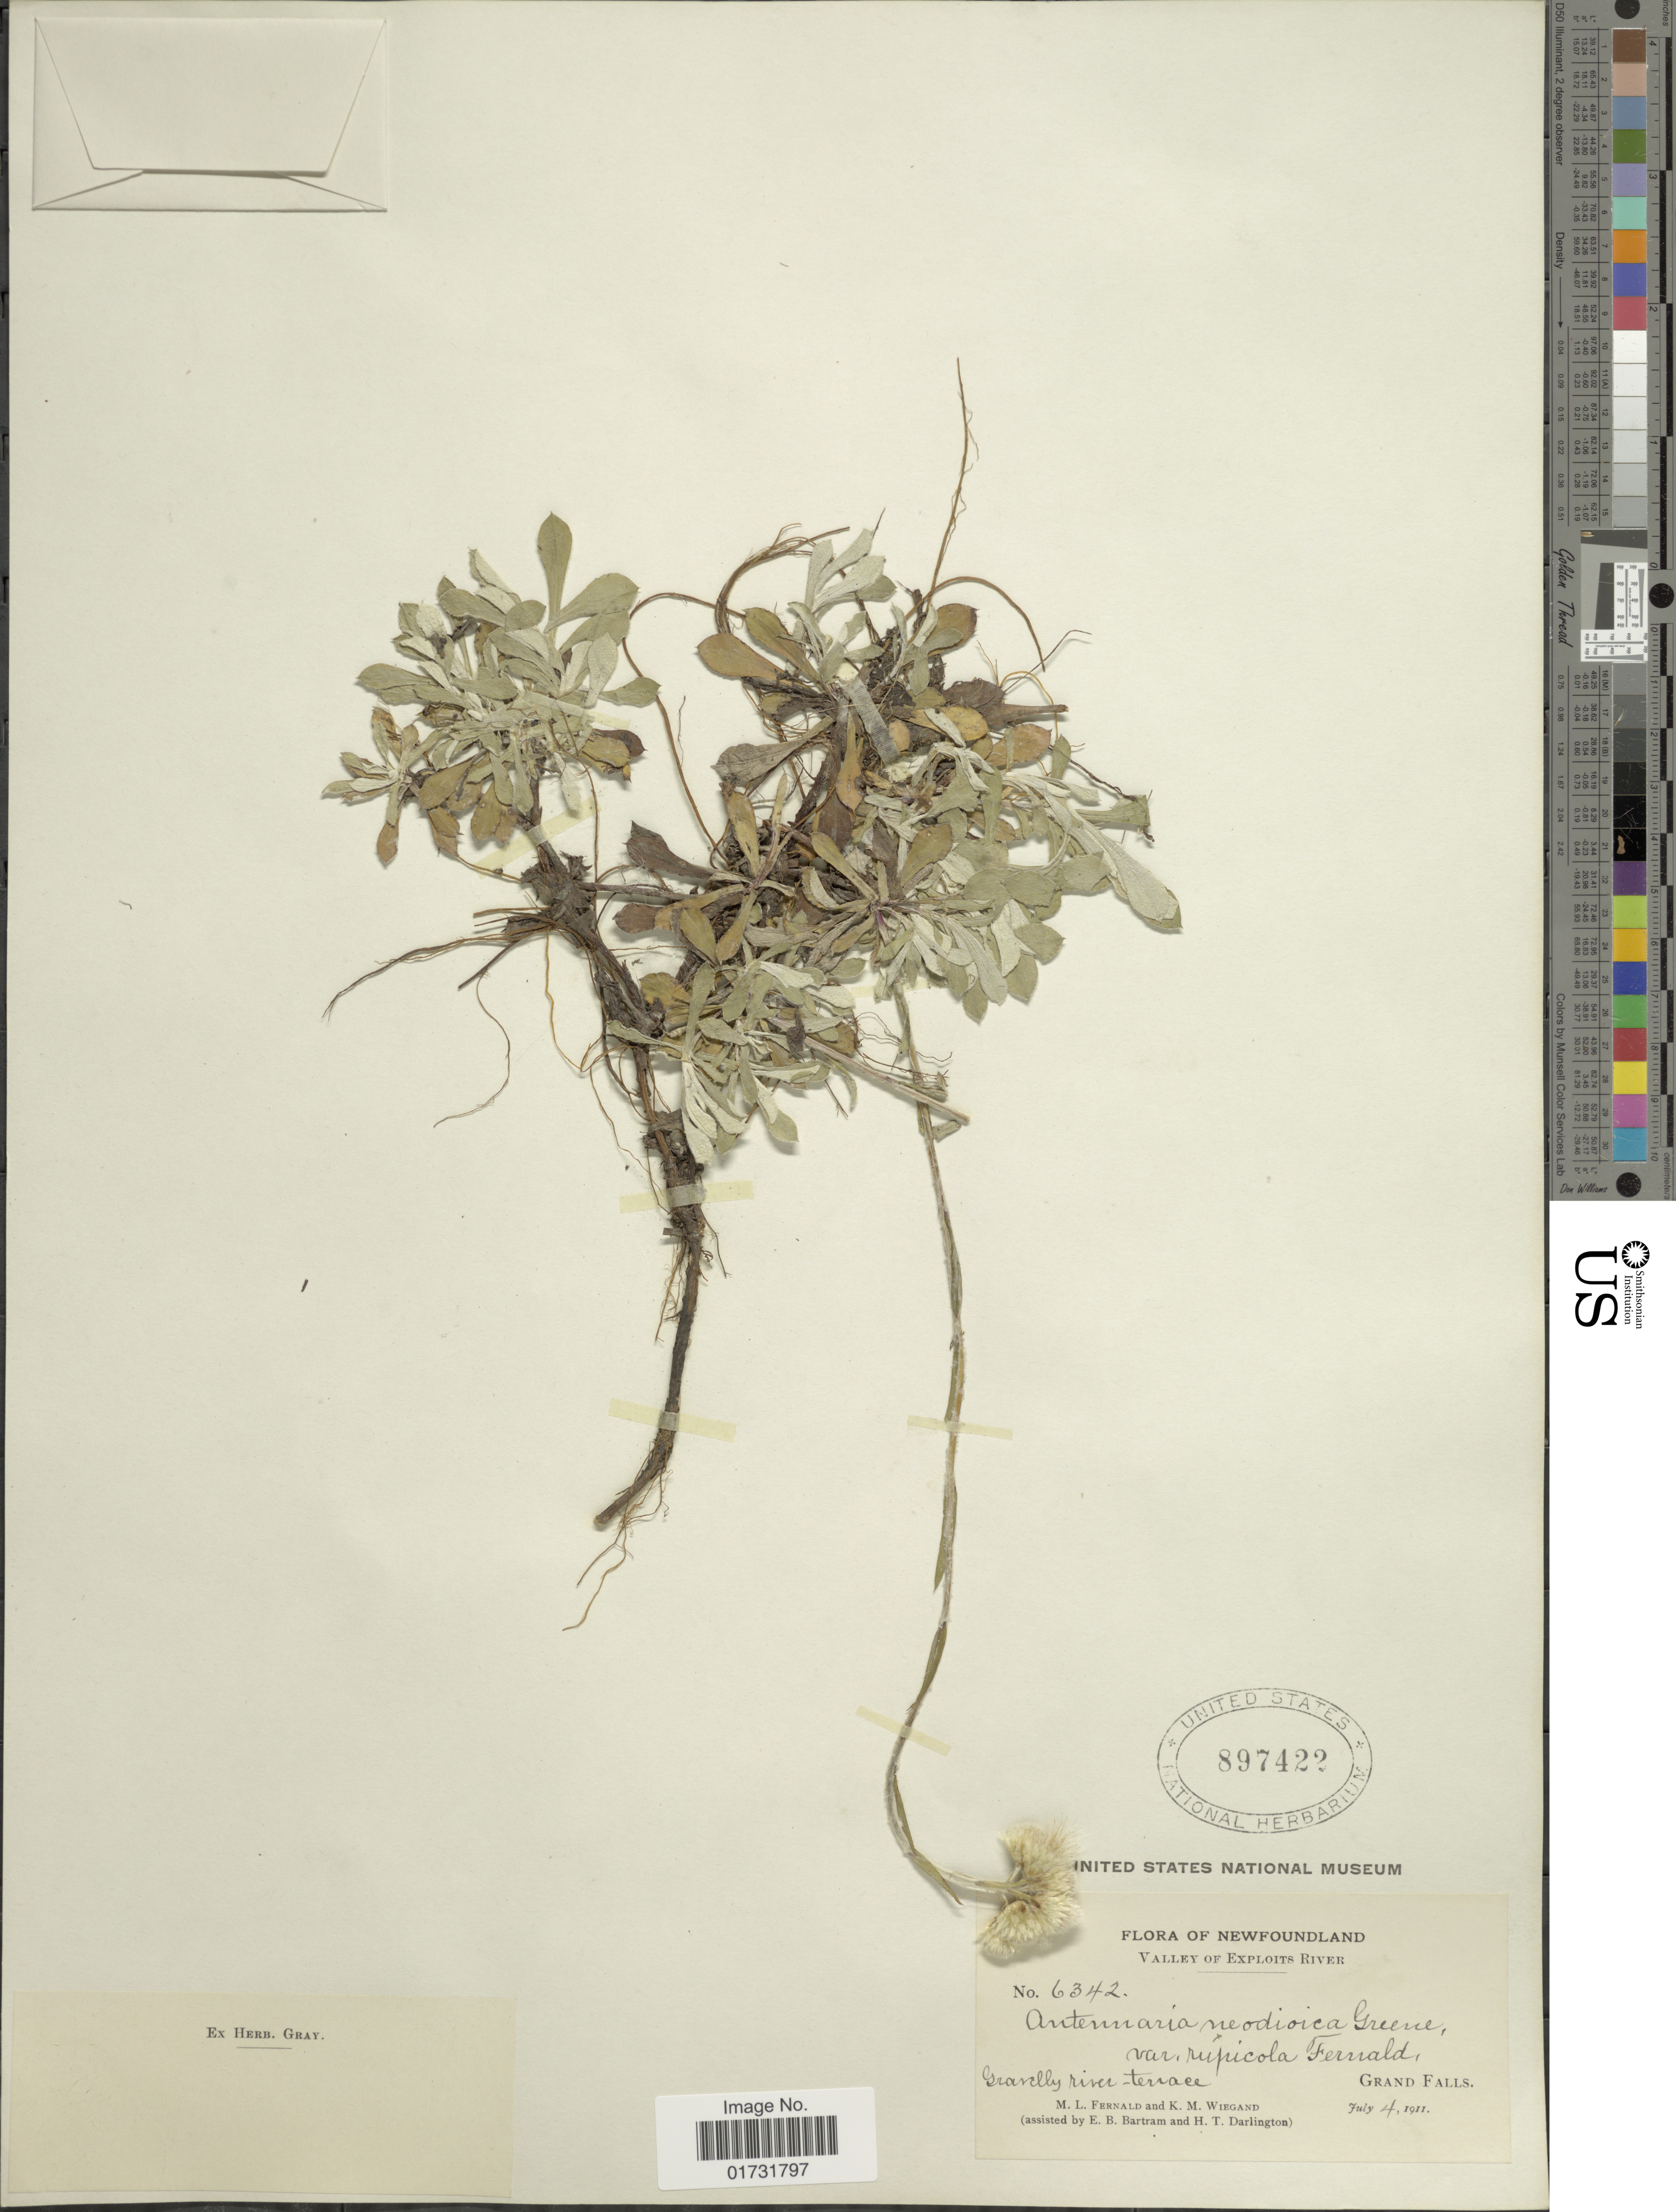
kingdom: Plantae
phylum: Tracheophyta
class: Magnoliopsida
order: Asterales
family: Asteraceae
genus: Antennaria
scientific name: Antennaria neodioica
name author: Greene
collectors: M. L. Fernald, K. M. Wiegand, E. B. Bartram & H. Darlington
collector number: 6342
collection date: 1911-07-04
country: Canada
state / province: Newfoundland and Labrador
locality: Valley of Exploits River. Grand Falls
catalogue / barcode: US 897422